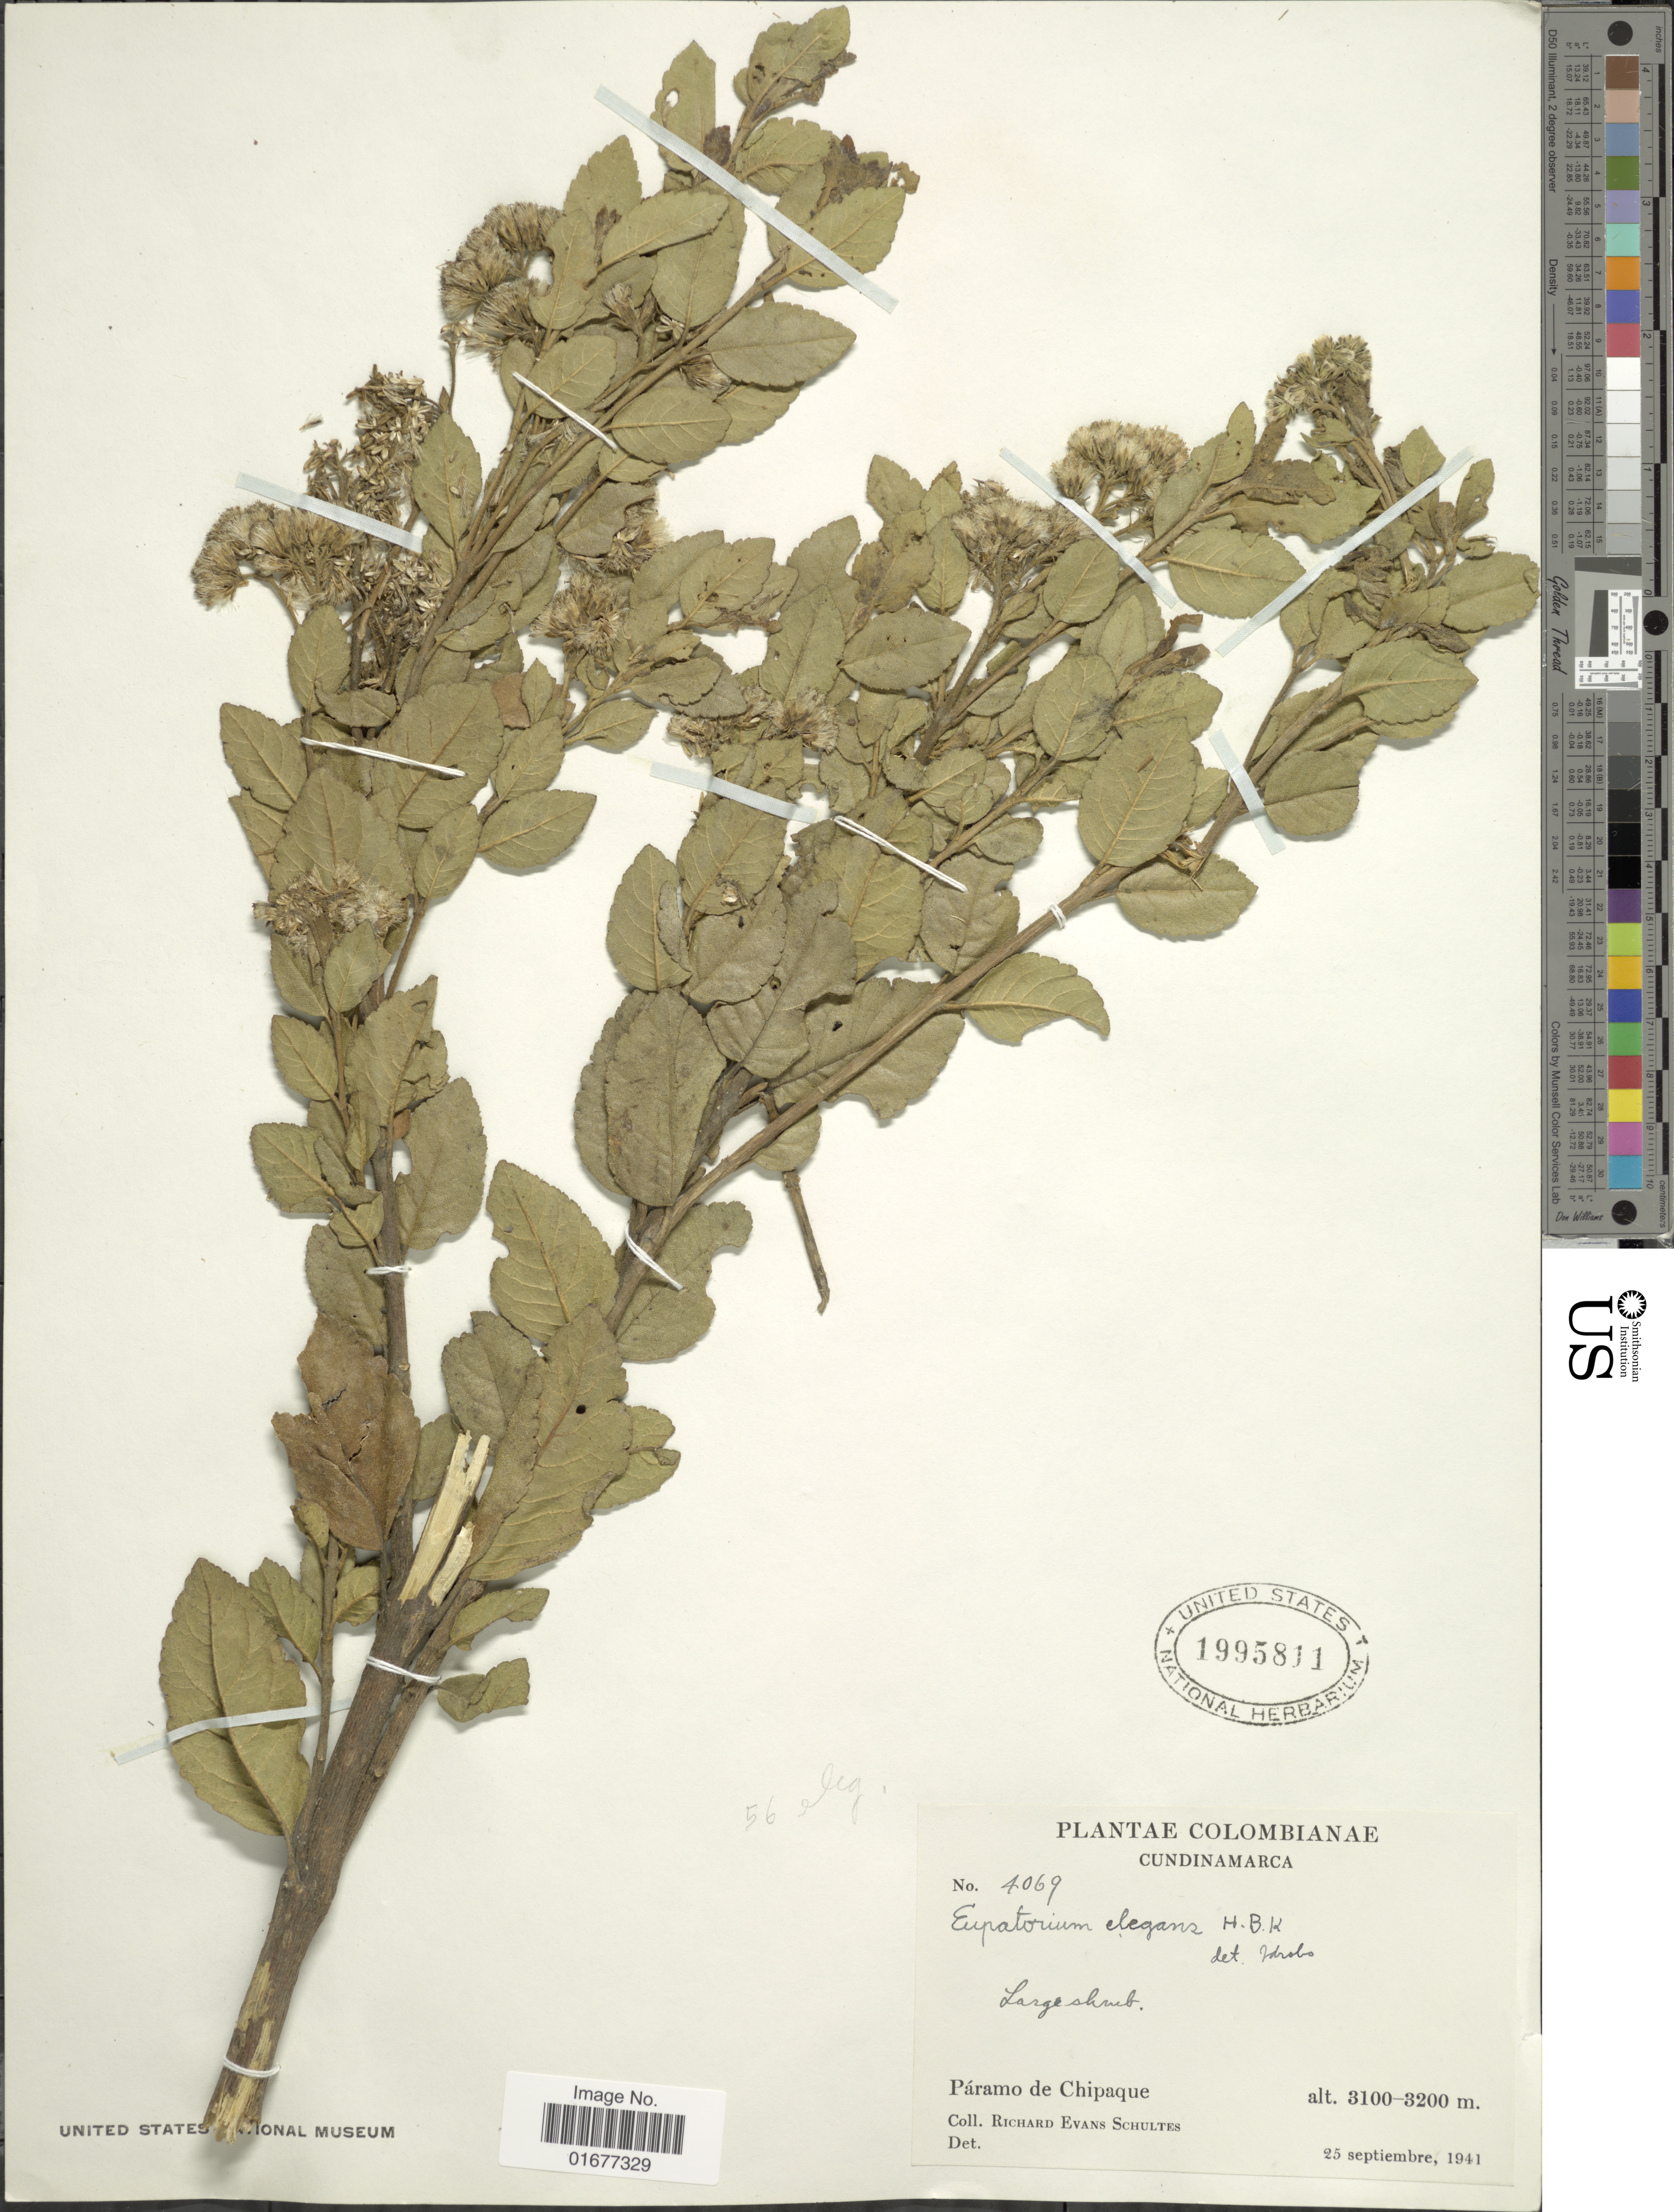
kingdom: Plantae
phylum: Tracheophyta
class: Magnoliopsida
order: Asterales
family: Asteraceae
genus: Ageratina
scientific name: Ageratina elegans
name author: (Kunth) R.M. King & H. Rob.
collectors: R. E. Schultes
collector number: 4069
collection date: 1941-09-25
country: Colombia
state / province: Cundinamarca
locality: Paramo de Chipaque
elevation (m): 3100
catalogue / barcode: US 1995811